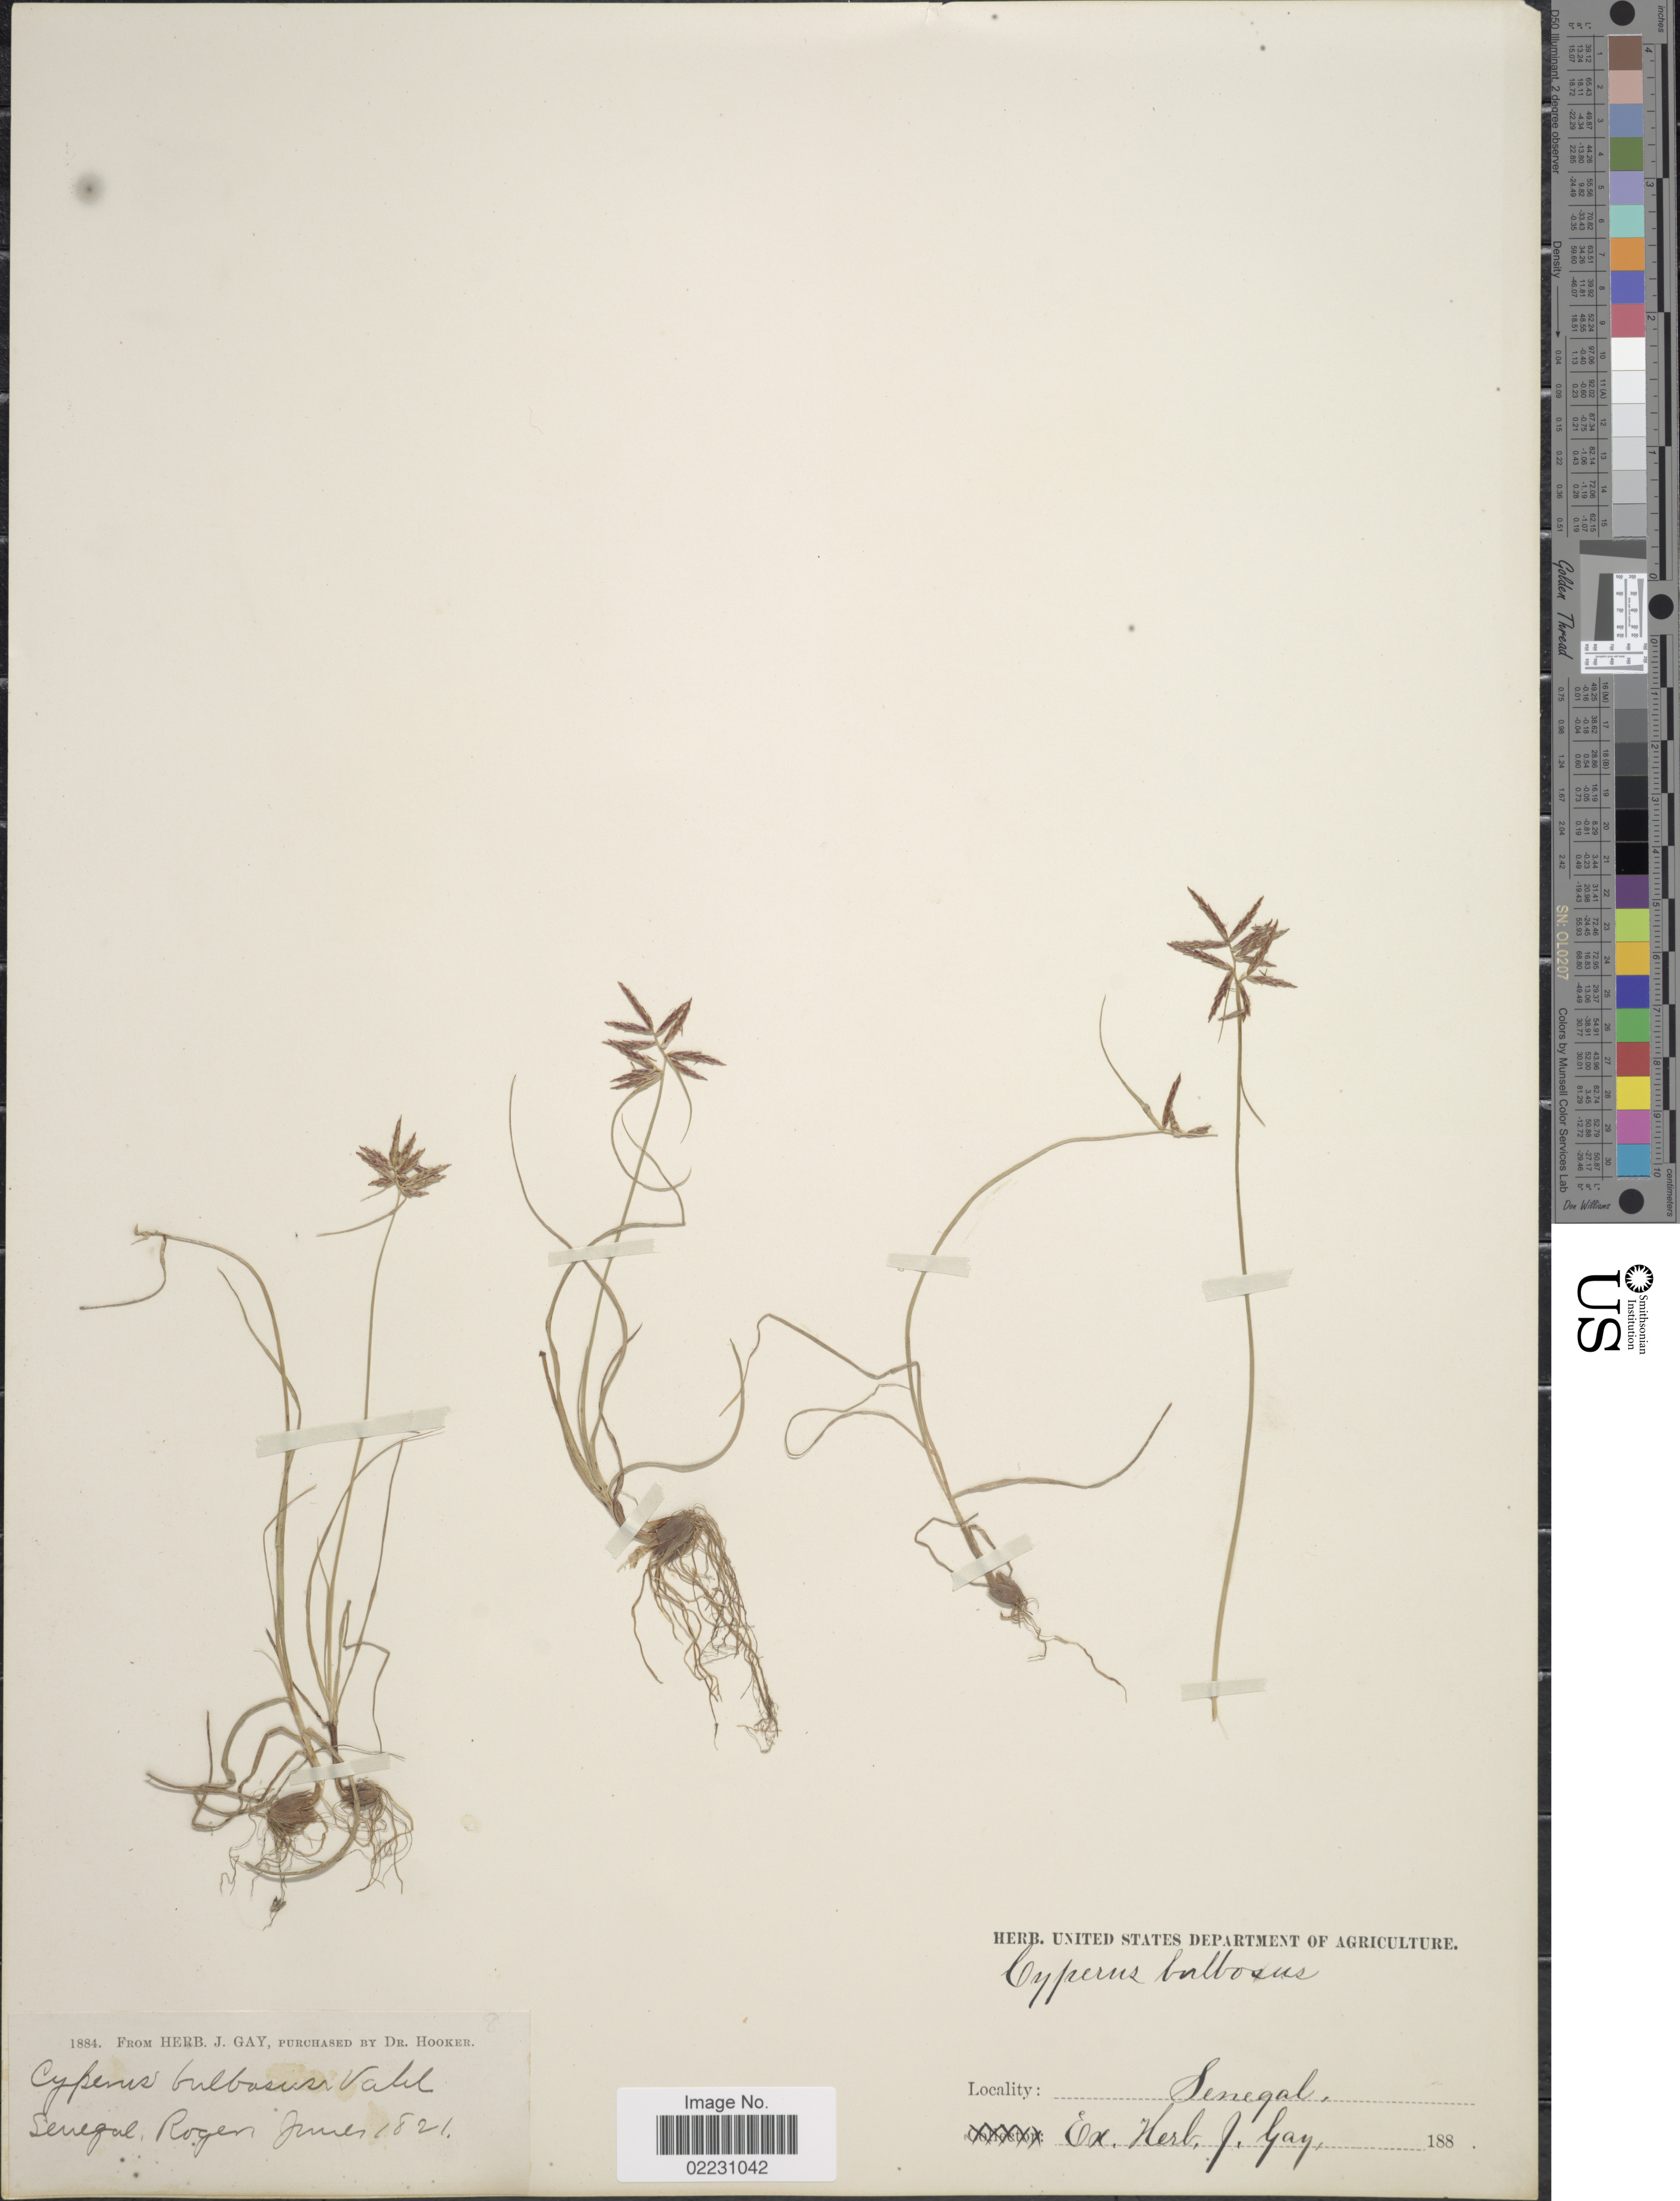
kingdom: Plantae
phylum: Tracheophyta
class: Liliopsida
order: Poales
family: Cyperaceae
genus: Cyperus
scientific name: Cyperus bulbosus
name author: Vahl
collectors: -. Roger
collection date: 1821-06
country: Senegal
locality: Senegal.